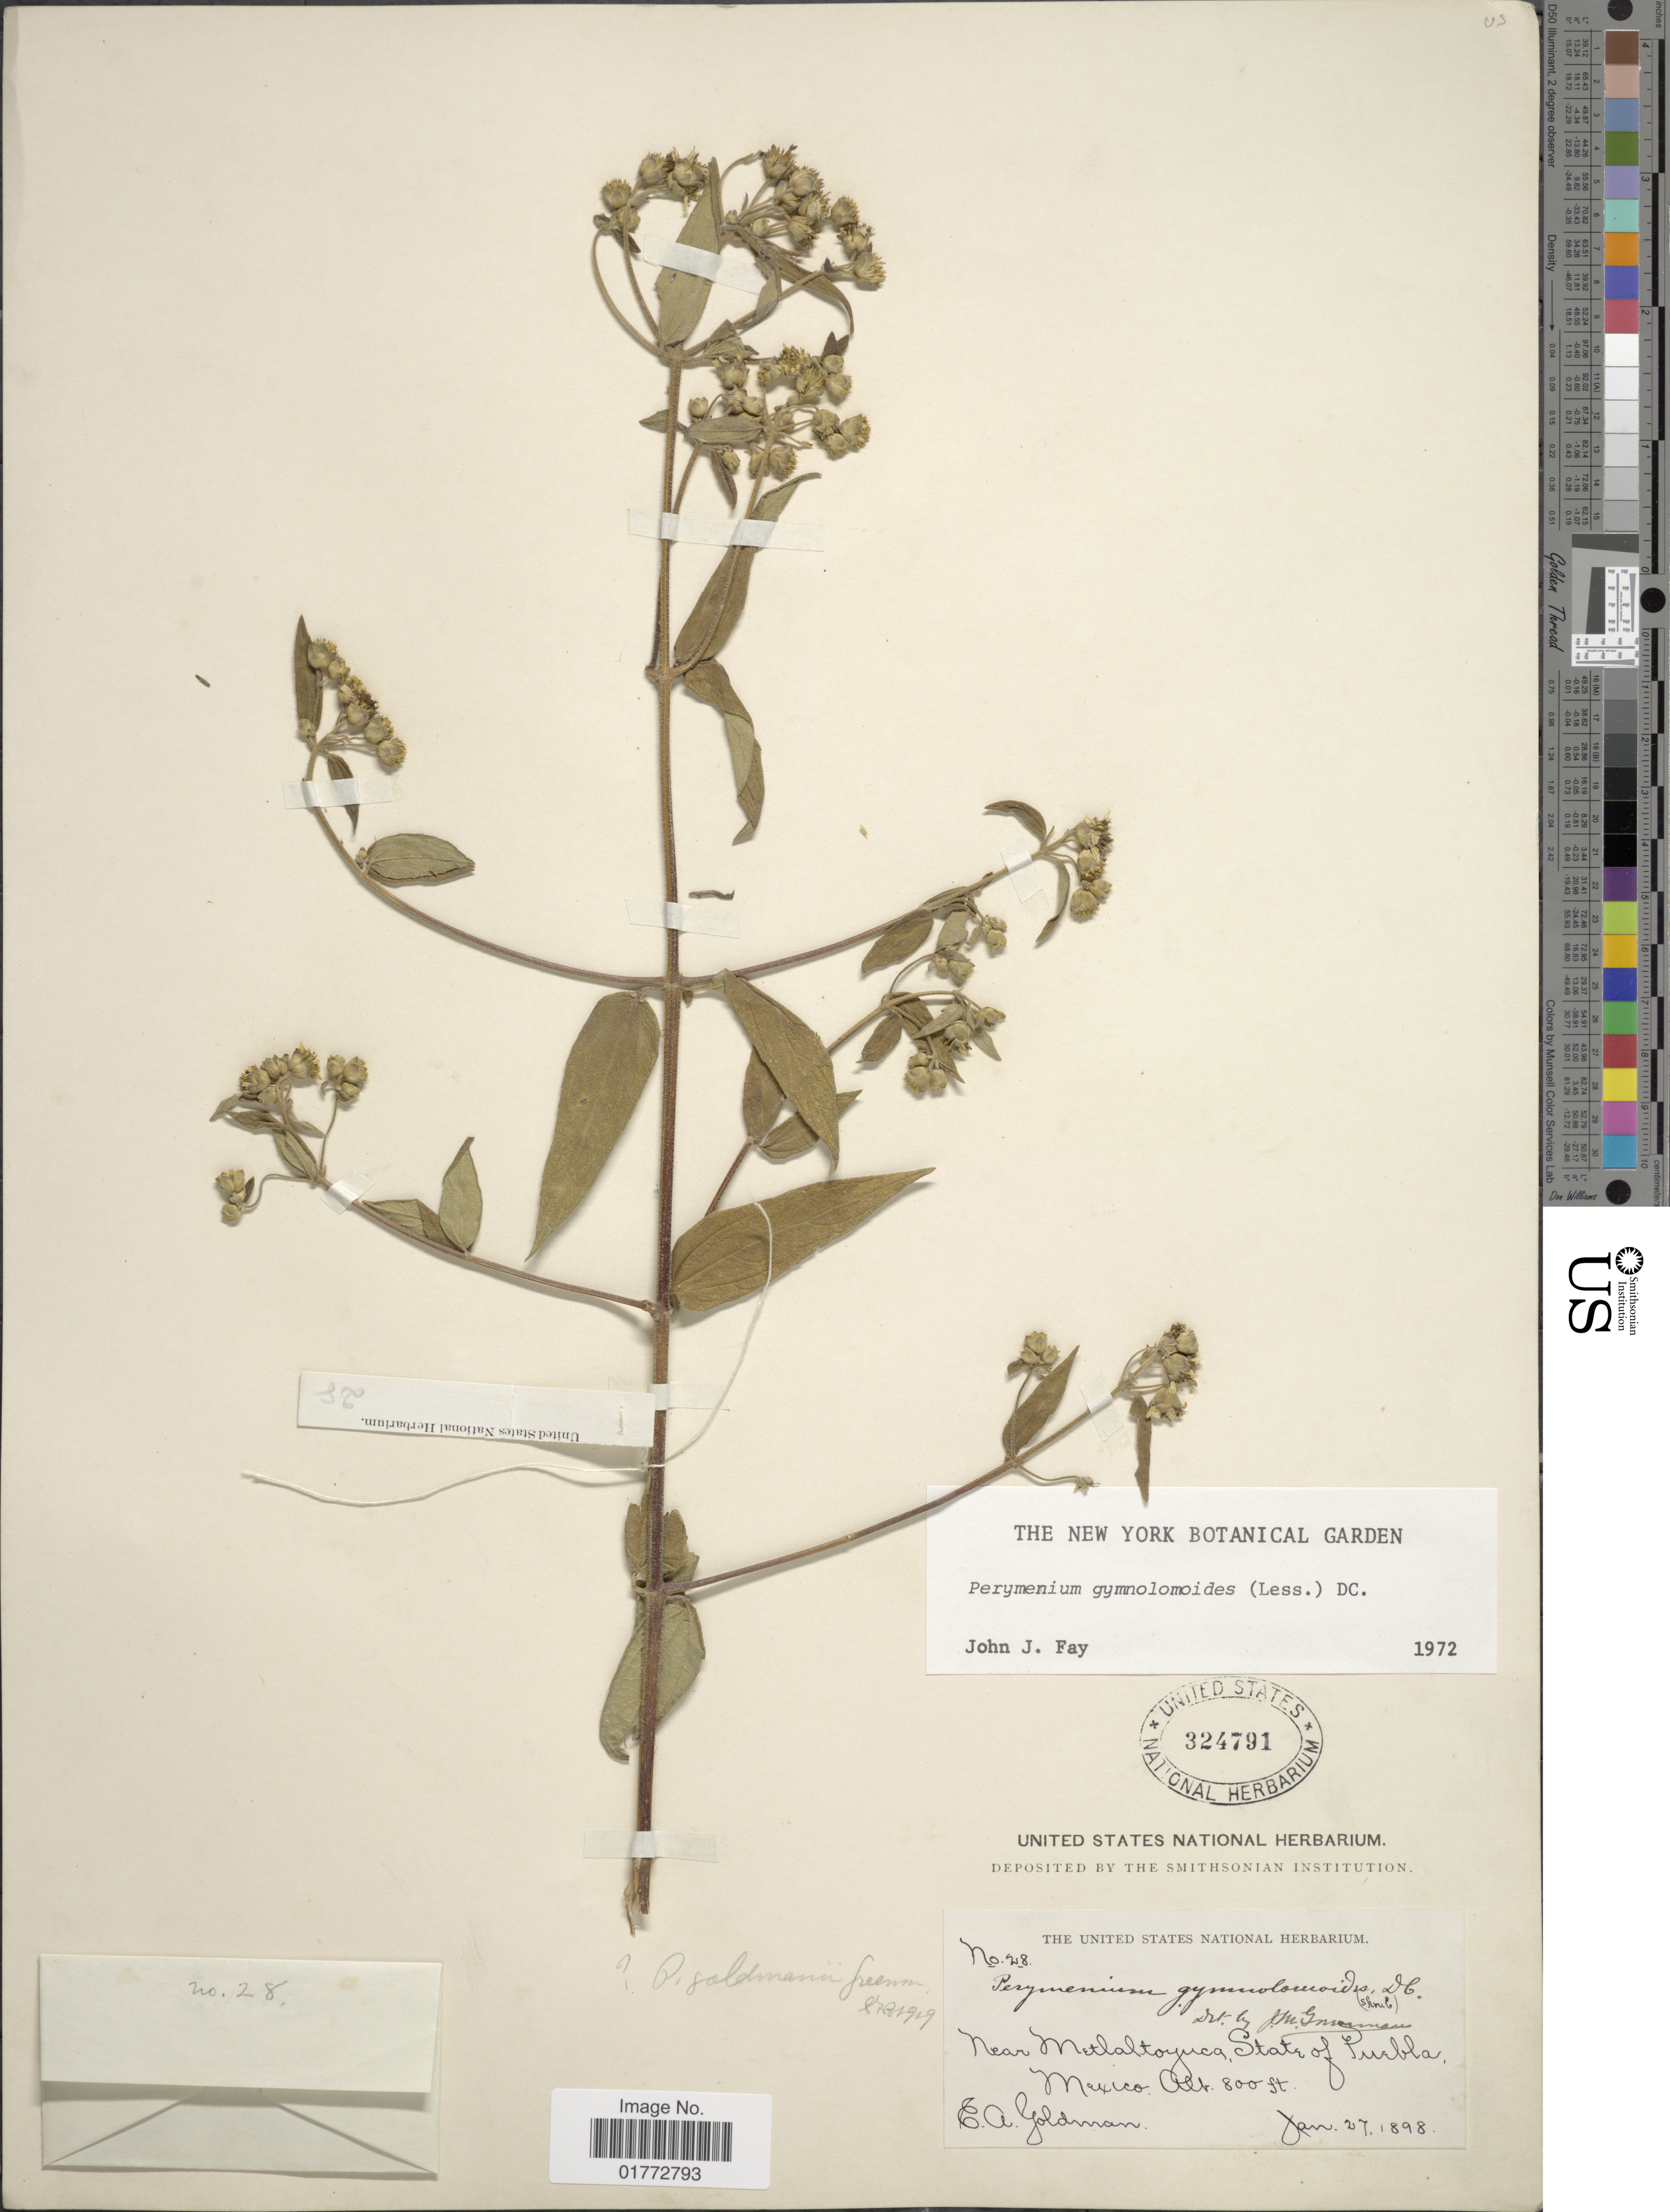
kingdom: Plantae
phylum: Tracheophyta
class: Magnoliopsida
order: Asterales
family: Asteraceae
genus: Perymenium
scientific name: Perymenium gymnolomoides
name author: (Less.) DC.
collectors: E. A. Goldman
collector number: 28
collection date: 1898-01-27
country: Mexico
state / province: Puebla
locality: Near Metlaltoyuca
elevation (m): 244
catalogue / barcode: US 324791